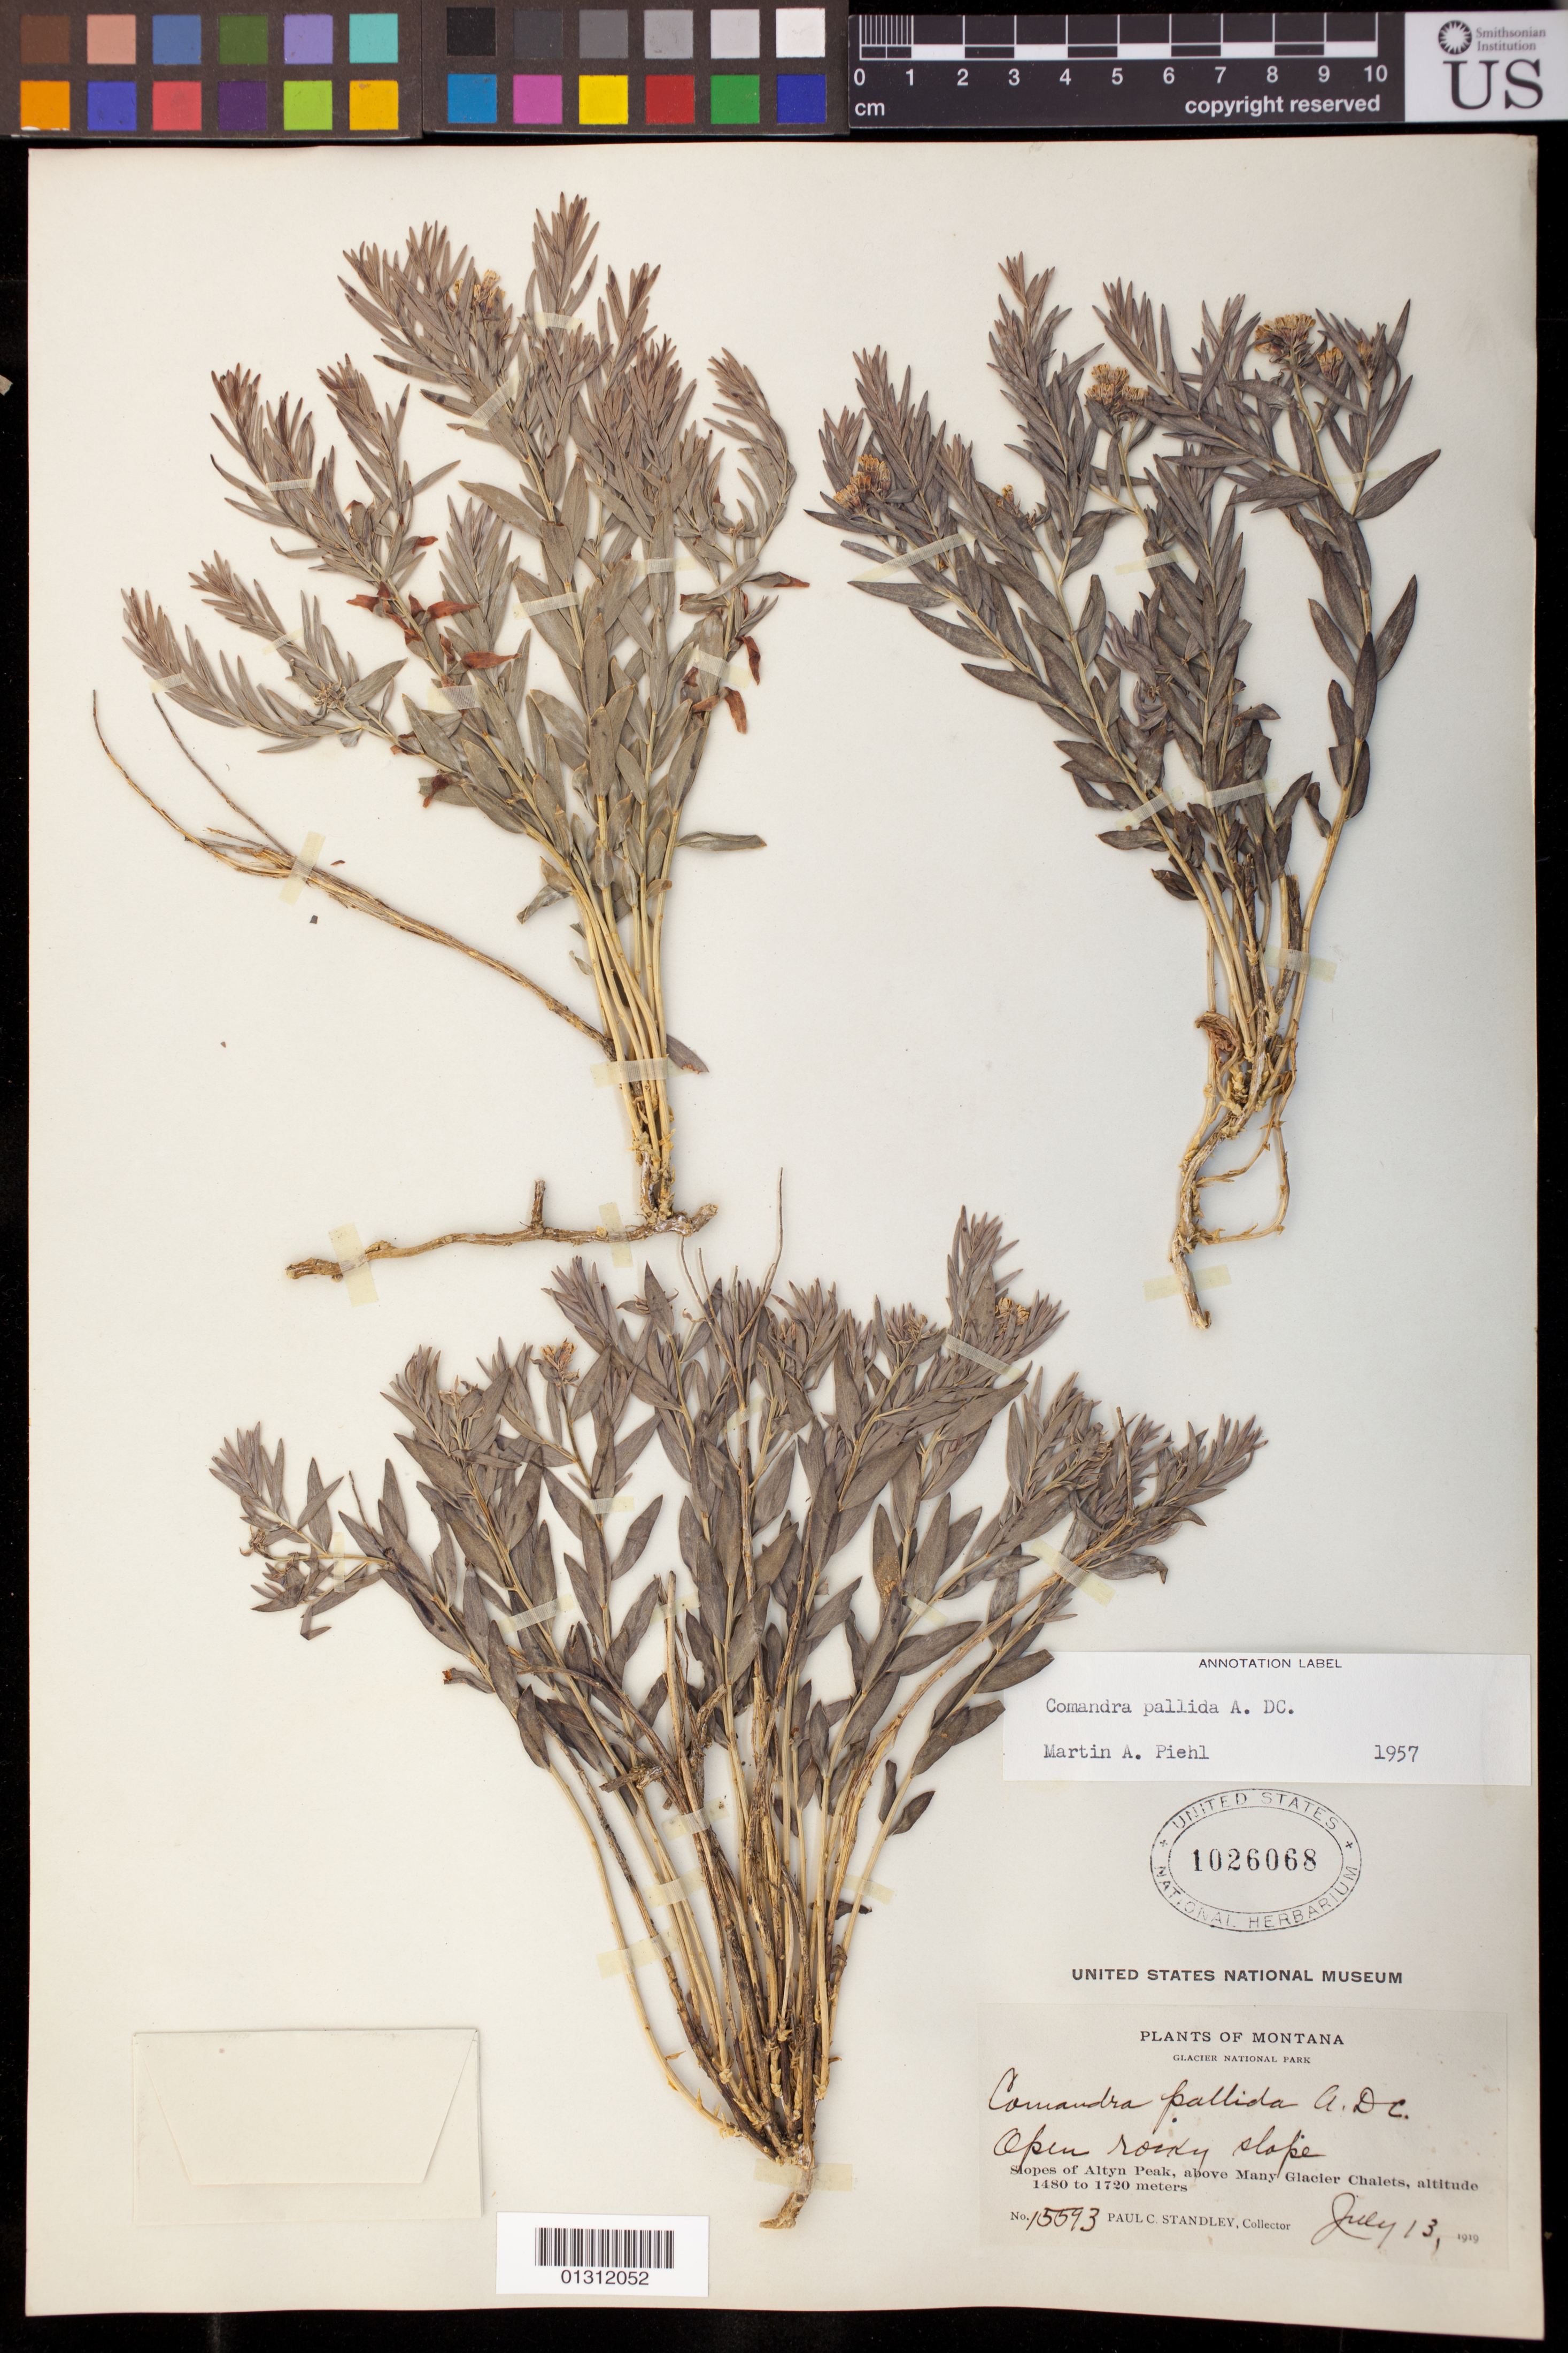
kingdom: Plantae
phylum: Tracheophyta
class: Magnoliopsida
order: Santalales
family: Comandraceae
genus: Comandra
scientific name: Comandra pallida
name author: A. DC.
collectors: P. C. Standley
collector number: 15593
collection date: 1919-07-13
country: United States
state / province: Montana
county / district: Glacier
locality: Glacier National Park, Altyn Peak, above Many Glacier Chalets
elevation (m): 1480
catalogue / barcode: US 1026068